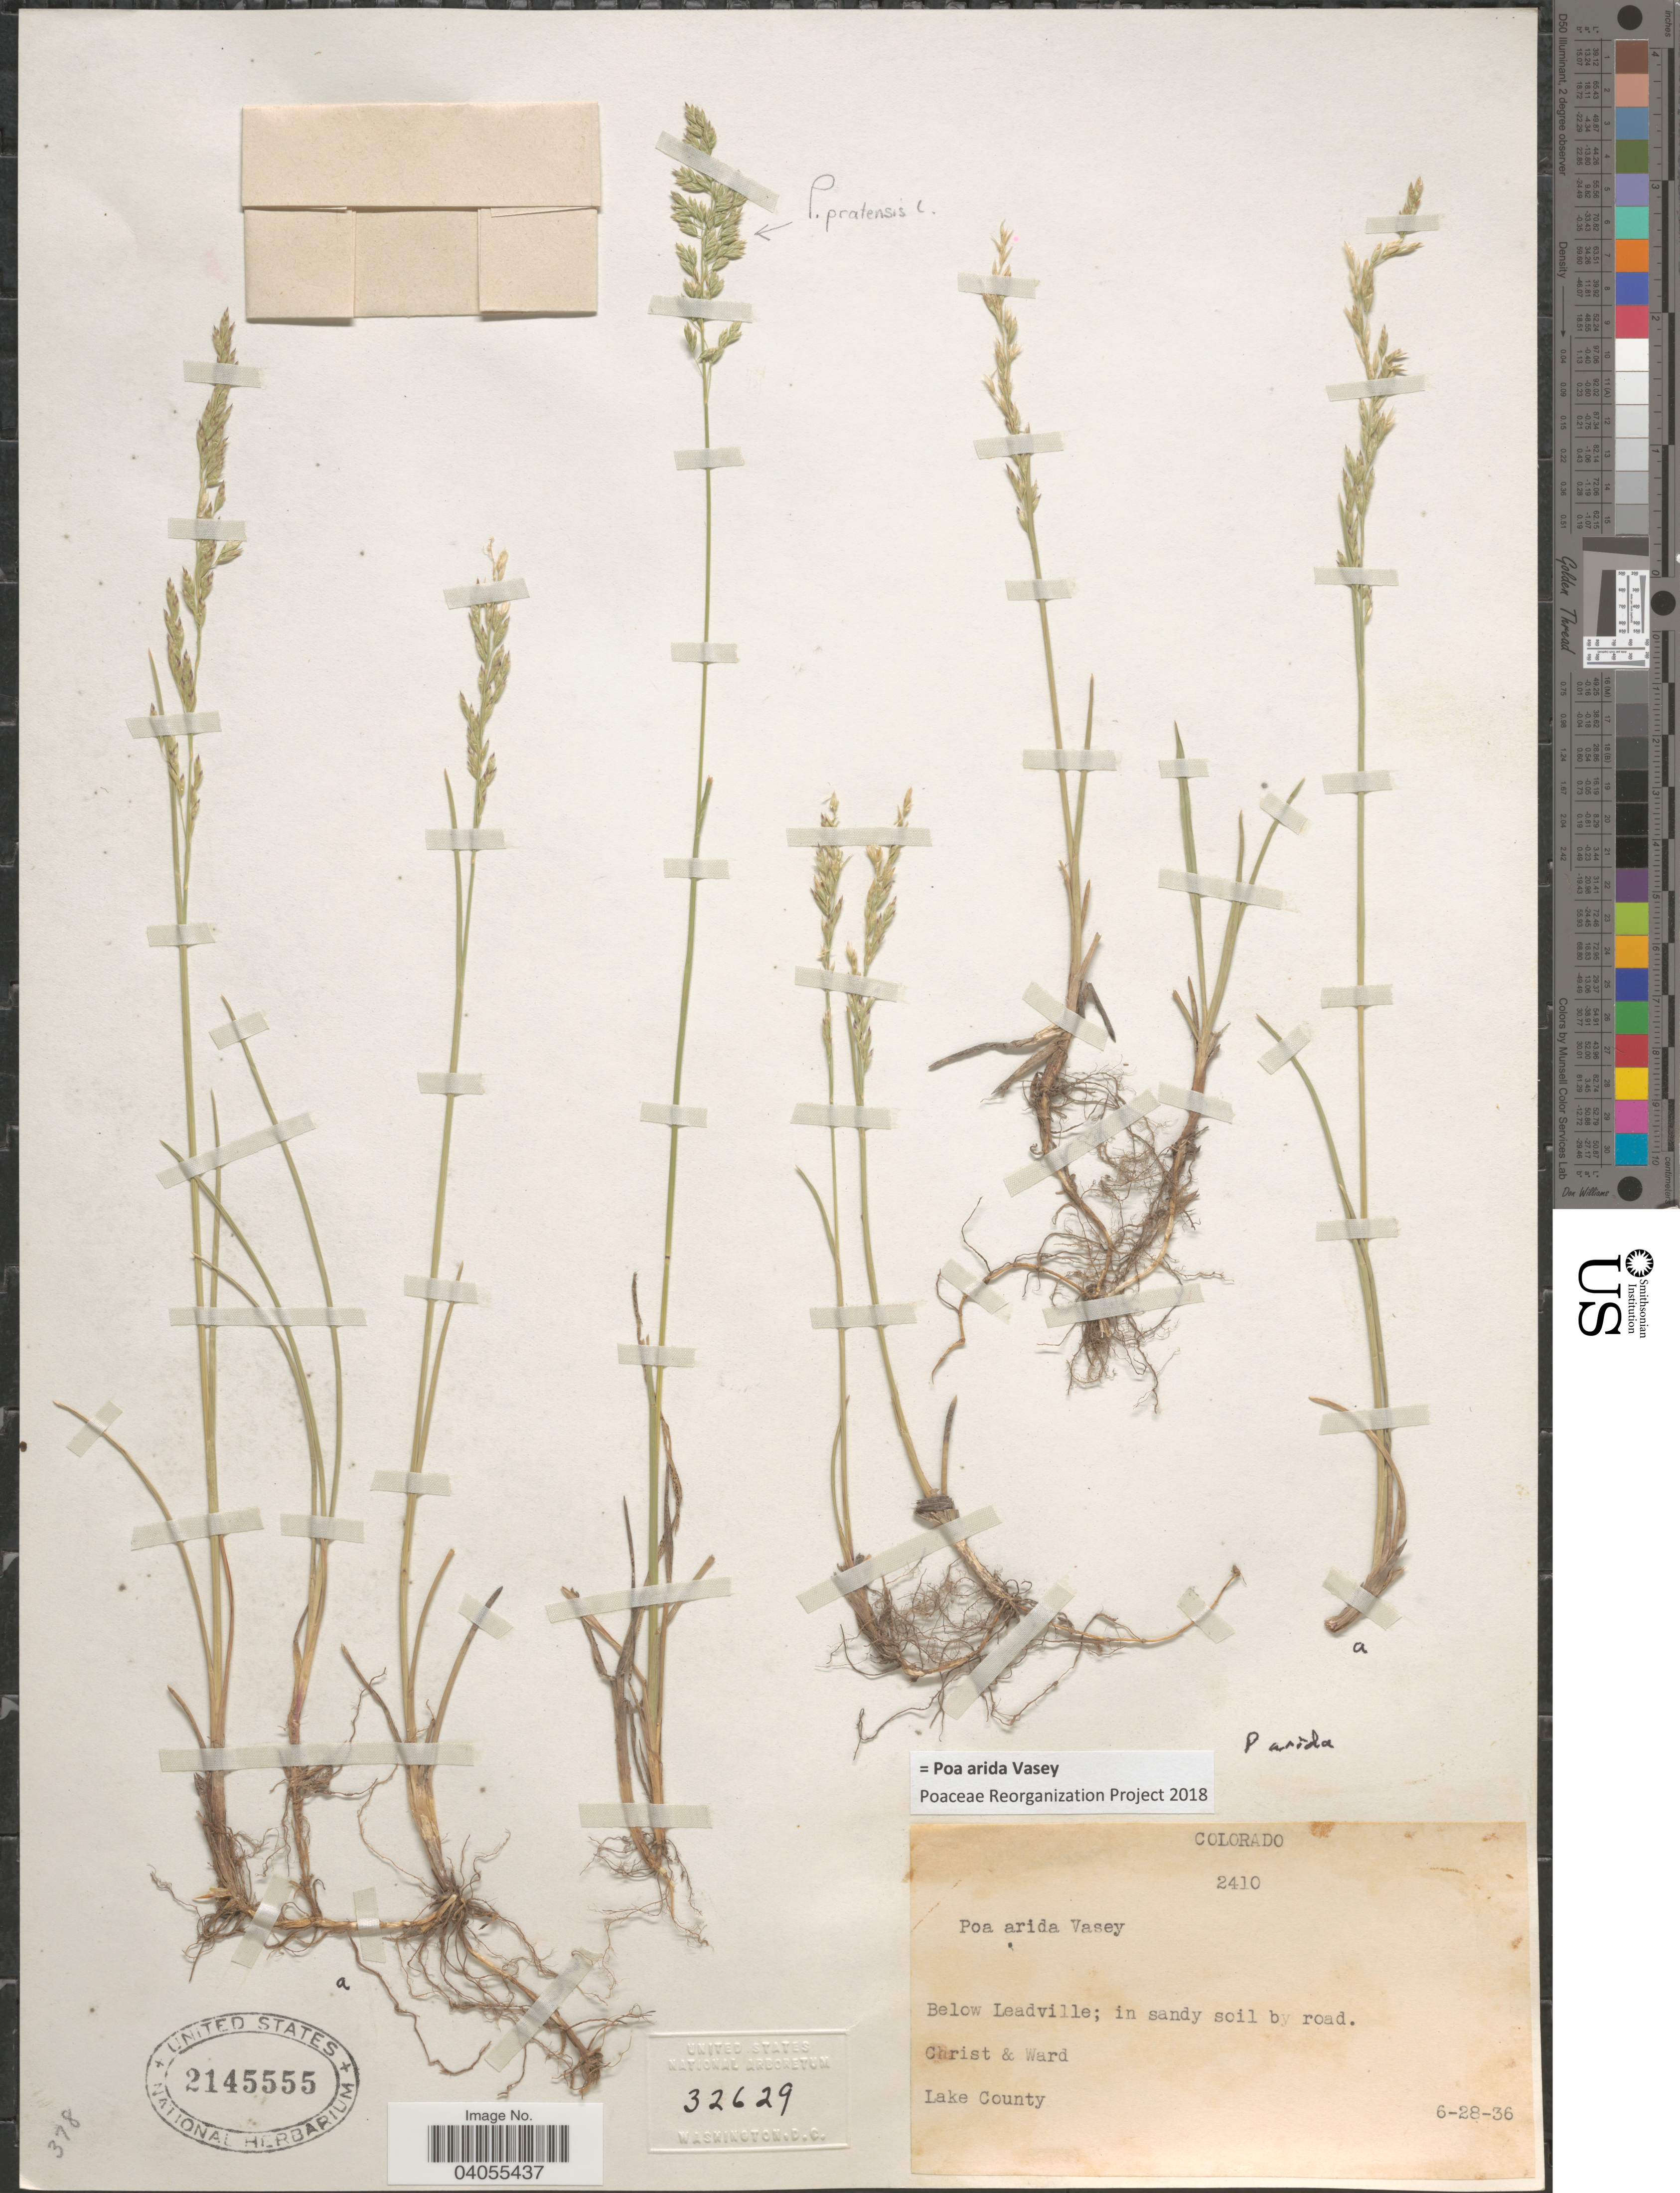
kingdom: Plantae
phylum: Tracheophyta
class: Liliopsida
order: Poales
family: Poaceae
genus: Poa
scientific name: Poa arida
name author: Vasey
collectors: Christ & -- Ward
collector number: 2410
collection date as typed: Transcribed d/m/y: 28/6/36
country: United States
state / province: Colorado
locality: Below Leadville; in sandy soil by road. Lake County.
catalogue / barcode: US 2145555